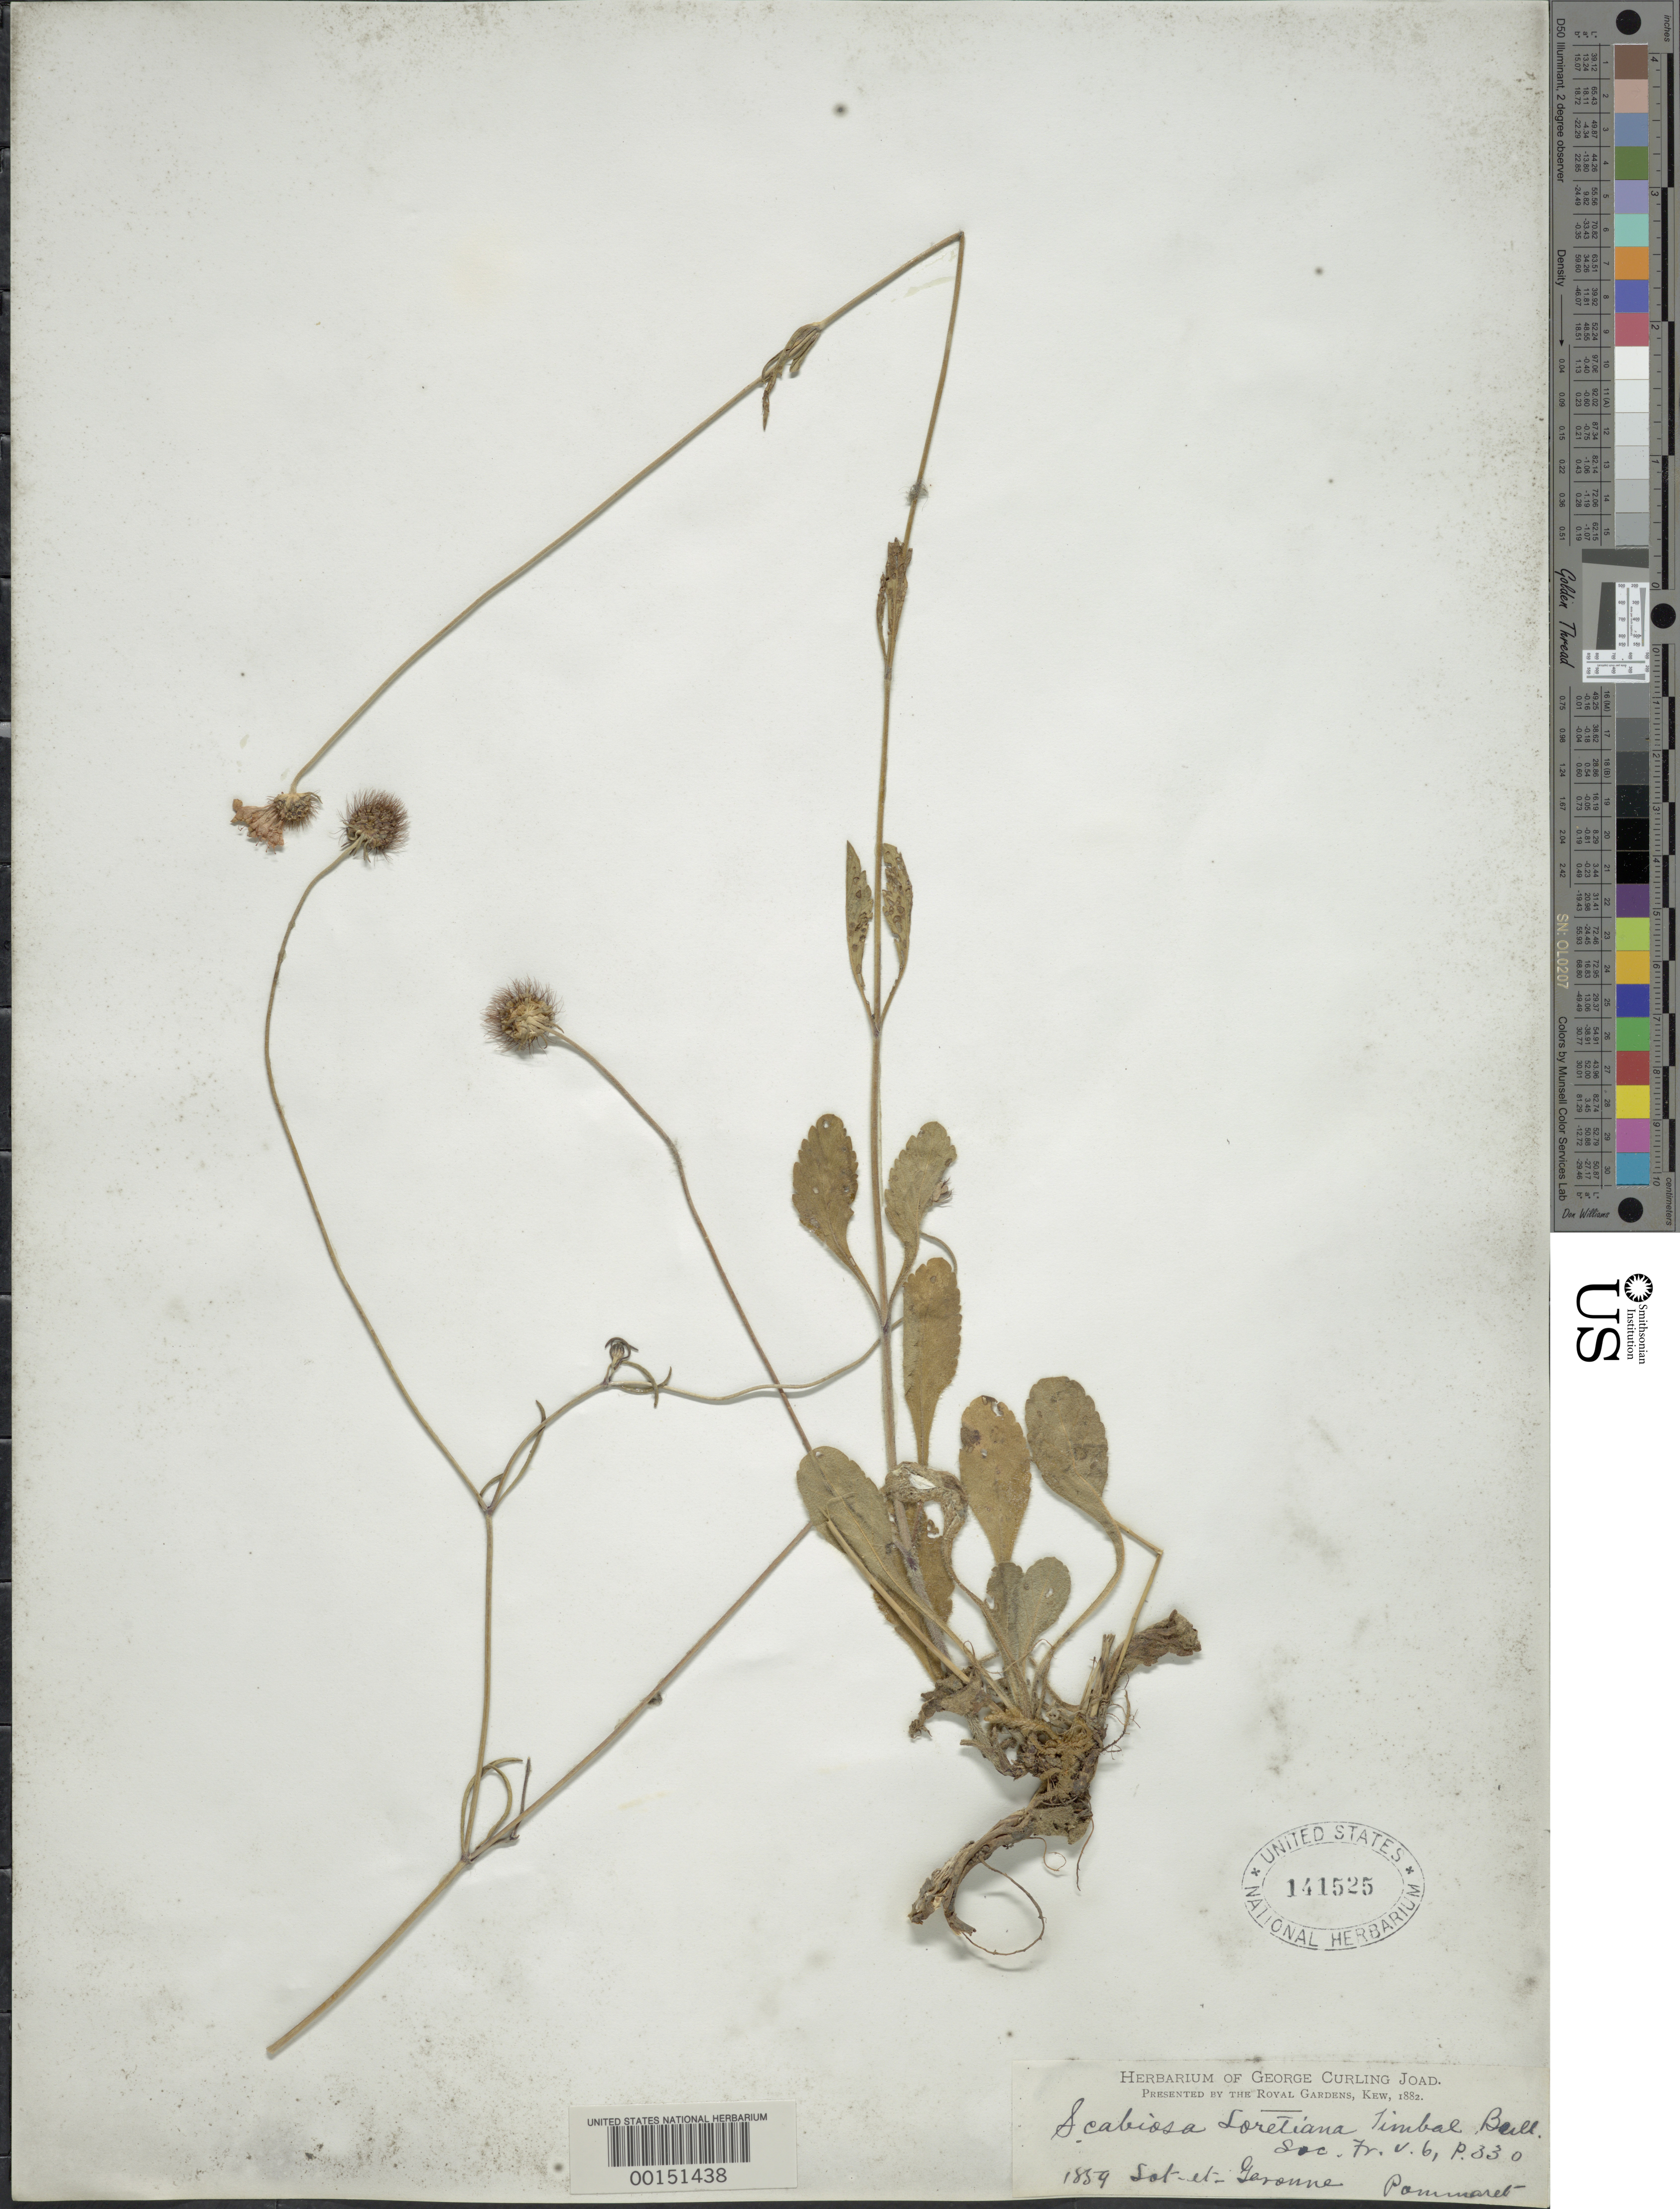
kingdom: Plantae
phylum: Tracheophyta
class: Magnoliopsida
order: Dipsacales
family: Caprifoliaceae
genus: Scabiosa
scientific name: Scabiosa loretiana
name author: Timbal. /bull.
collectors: -. Pommaret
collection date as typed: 1859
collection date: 1859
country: France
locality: Sol-et-Geronne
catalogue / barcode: US 141525